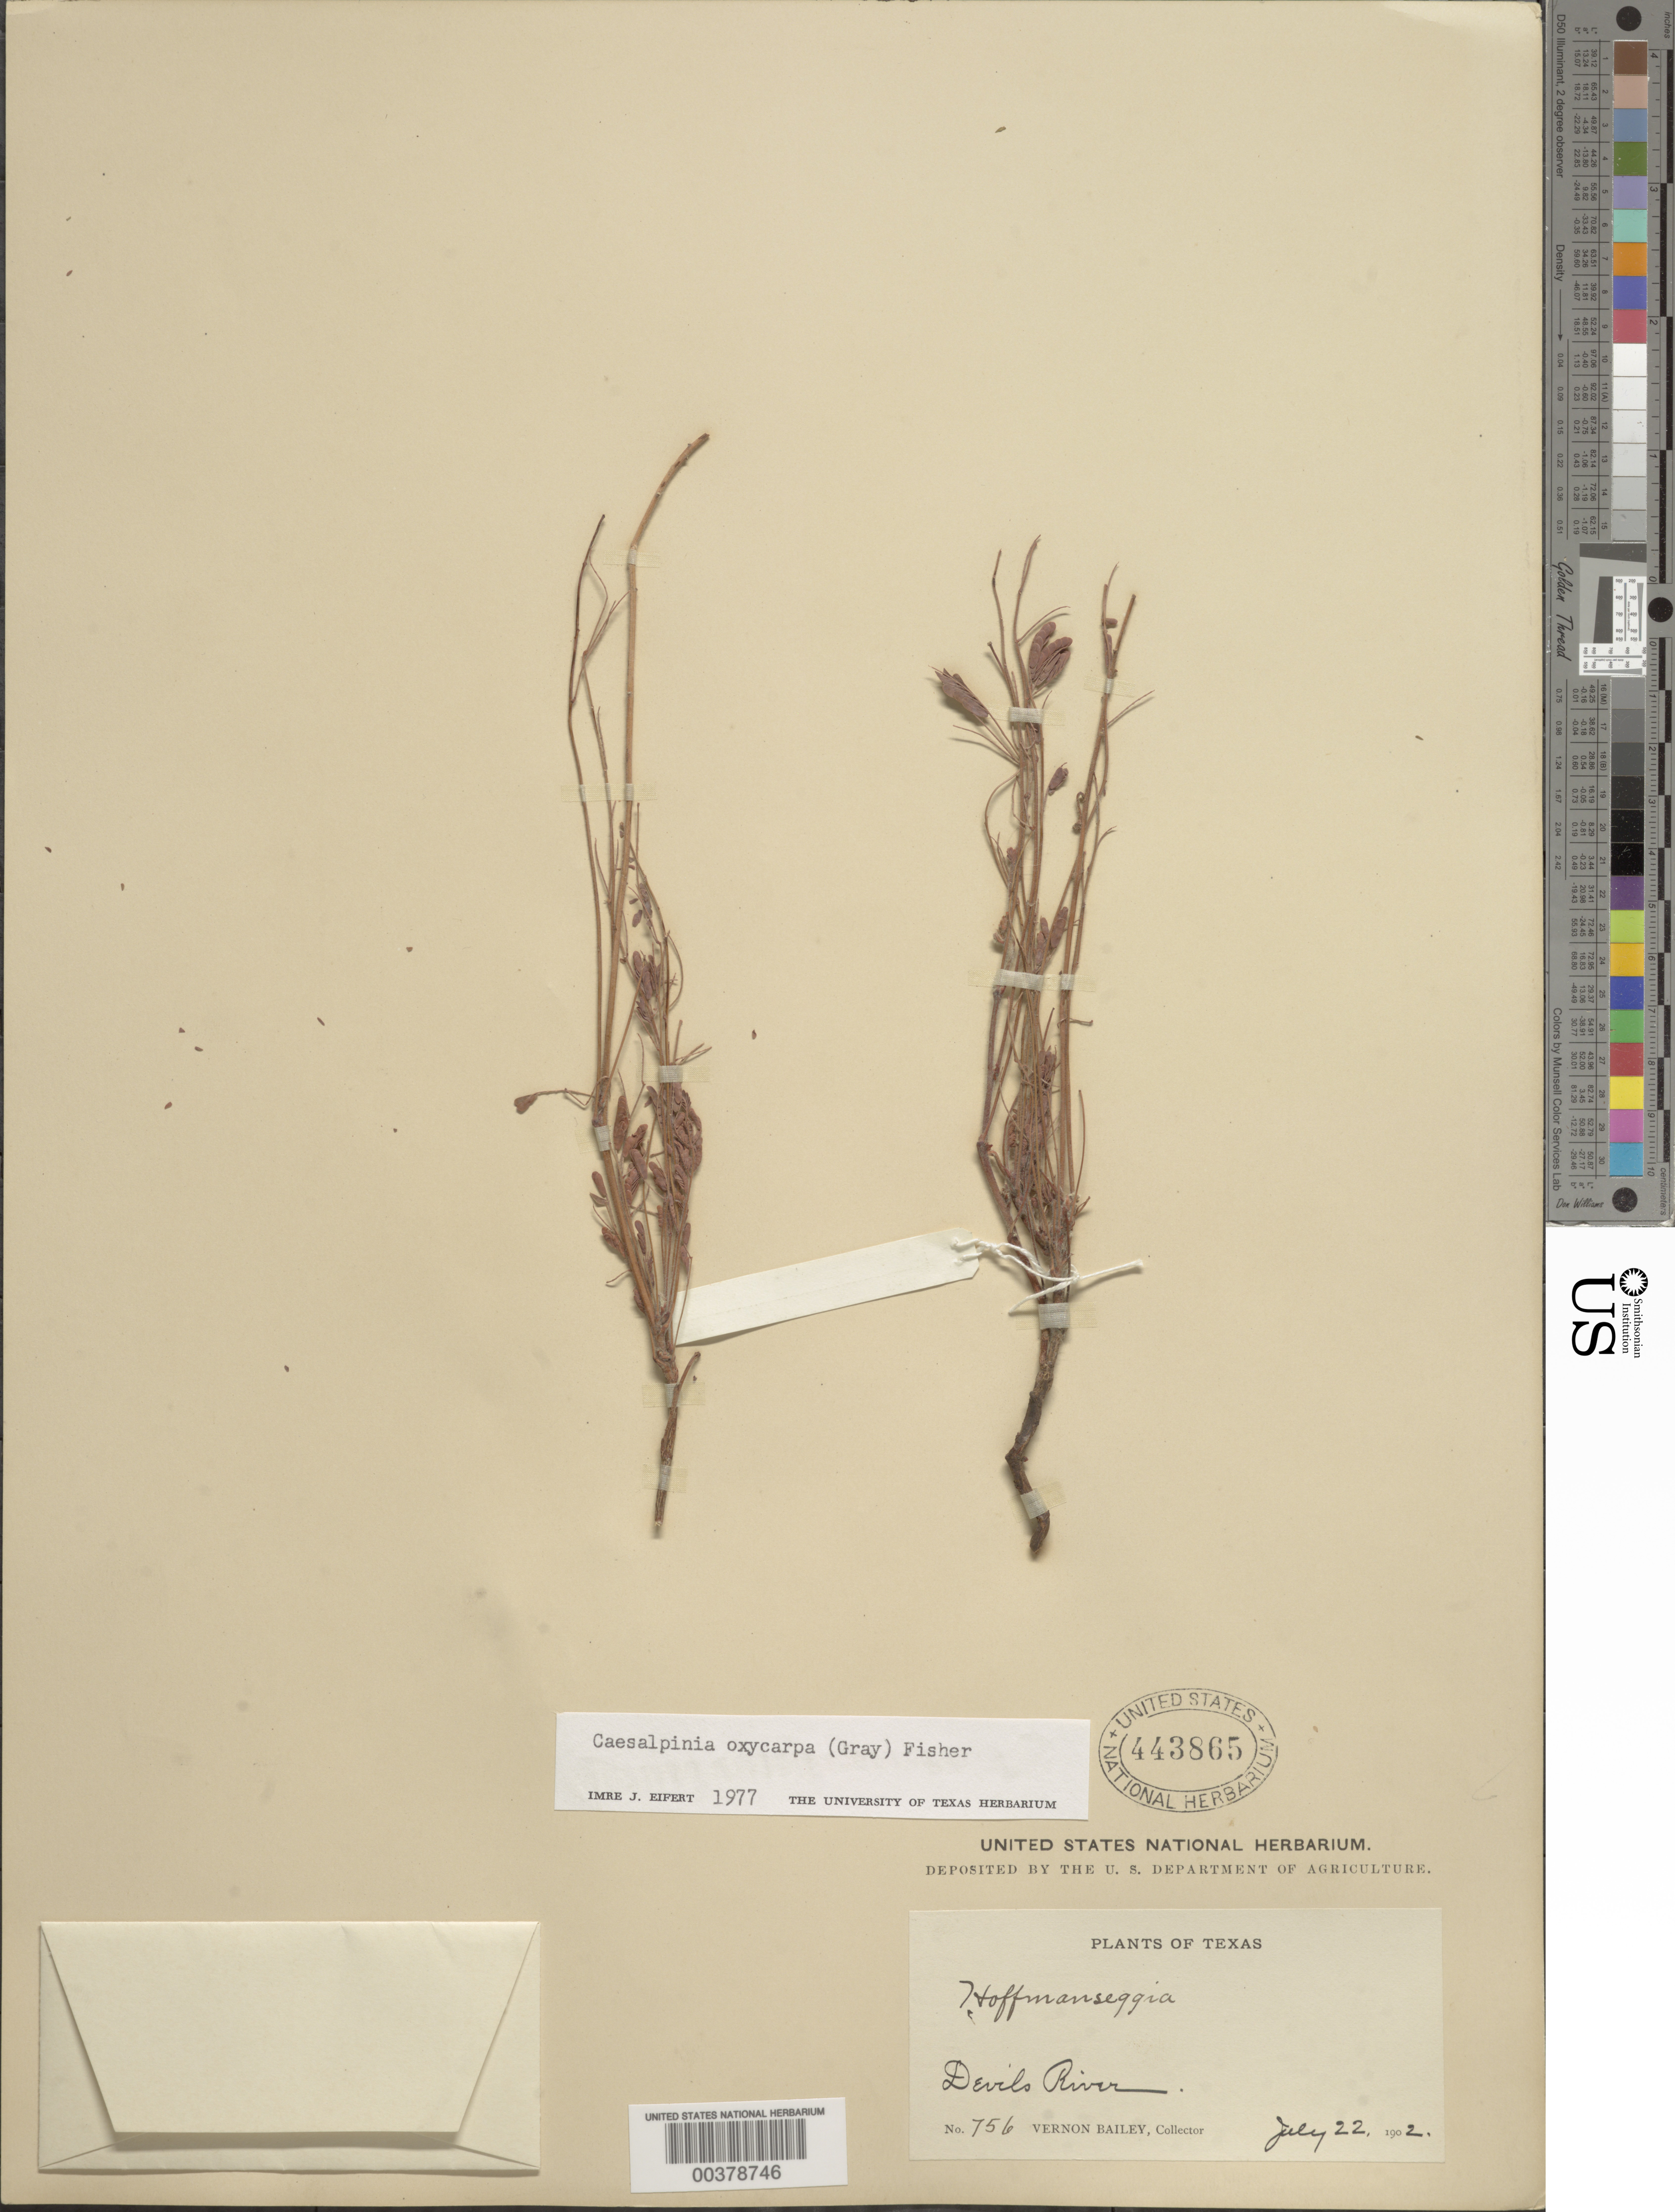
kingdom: Plantae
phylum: Tracheophyta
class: Magnoliopsida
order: Fabales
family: Fabaceae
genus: Hoffmannseggia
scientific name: Hoffmannseggia oxycarpa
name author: Benth.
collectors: V. O. Bailey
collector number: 756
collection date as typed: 22 Jul 1902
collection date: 1902-07-22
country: United States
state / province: Texas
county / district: Val Verde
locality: Devil's river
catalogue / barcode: US 443865